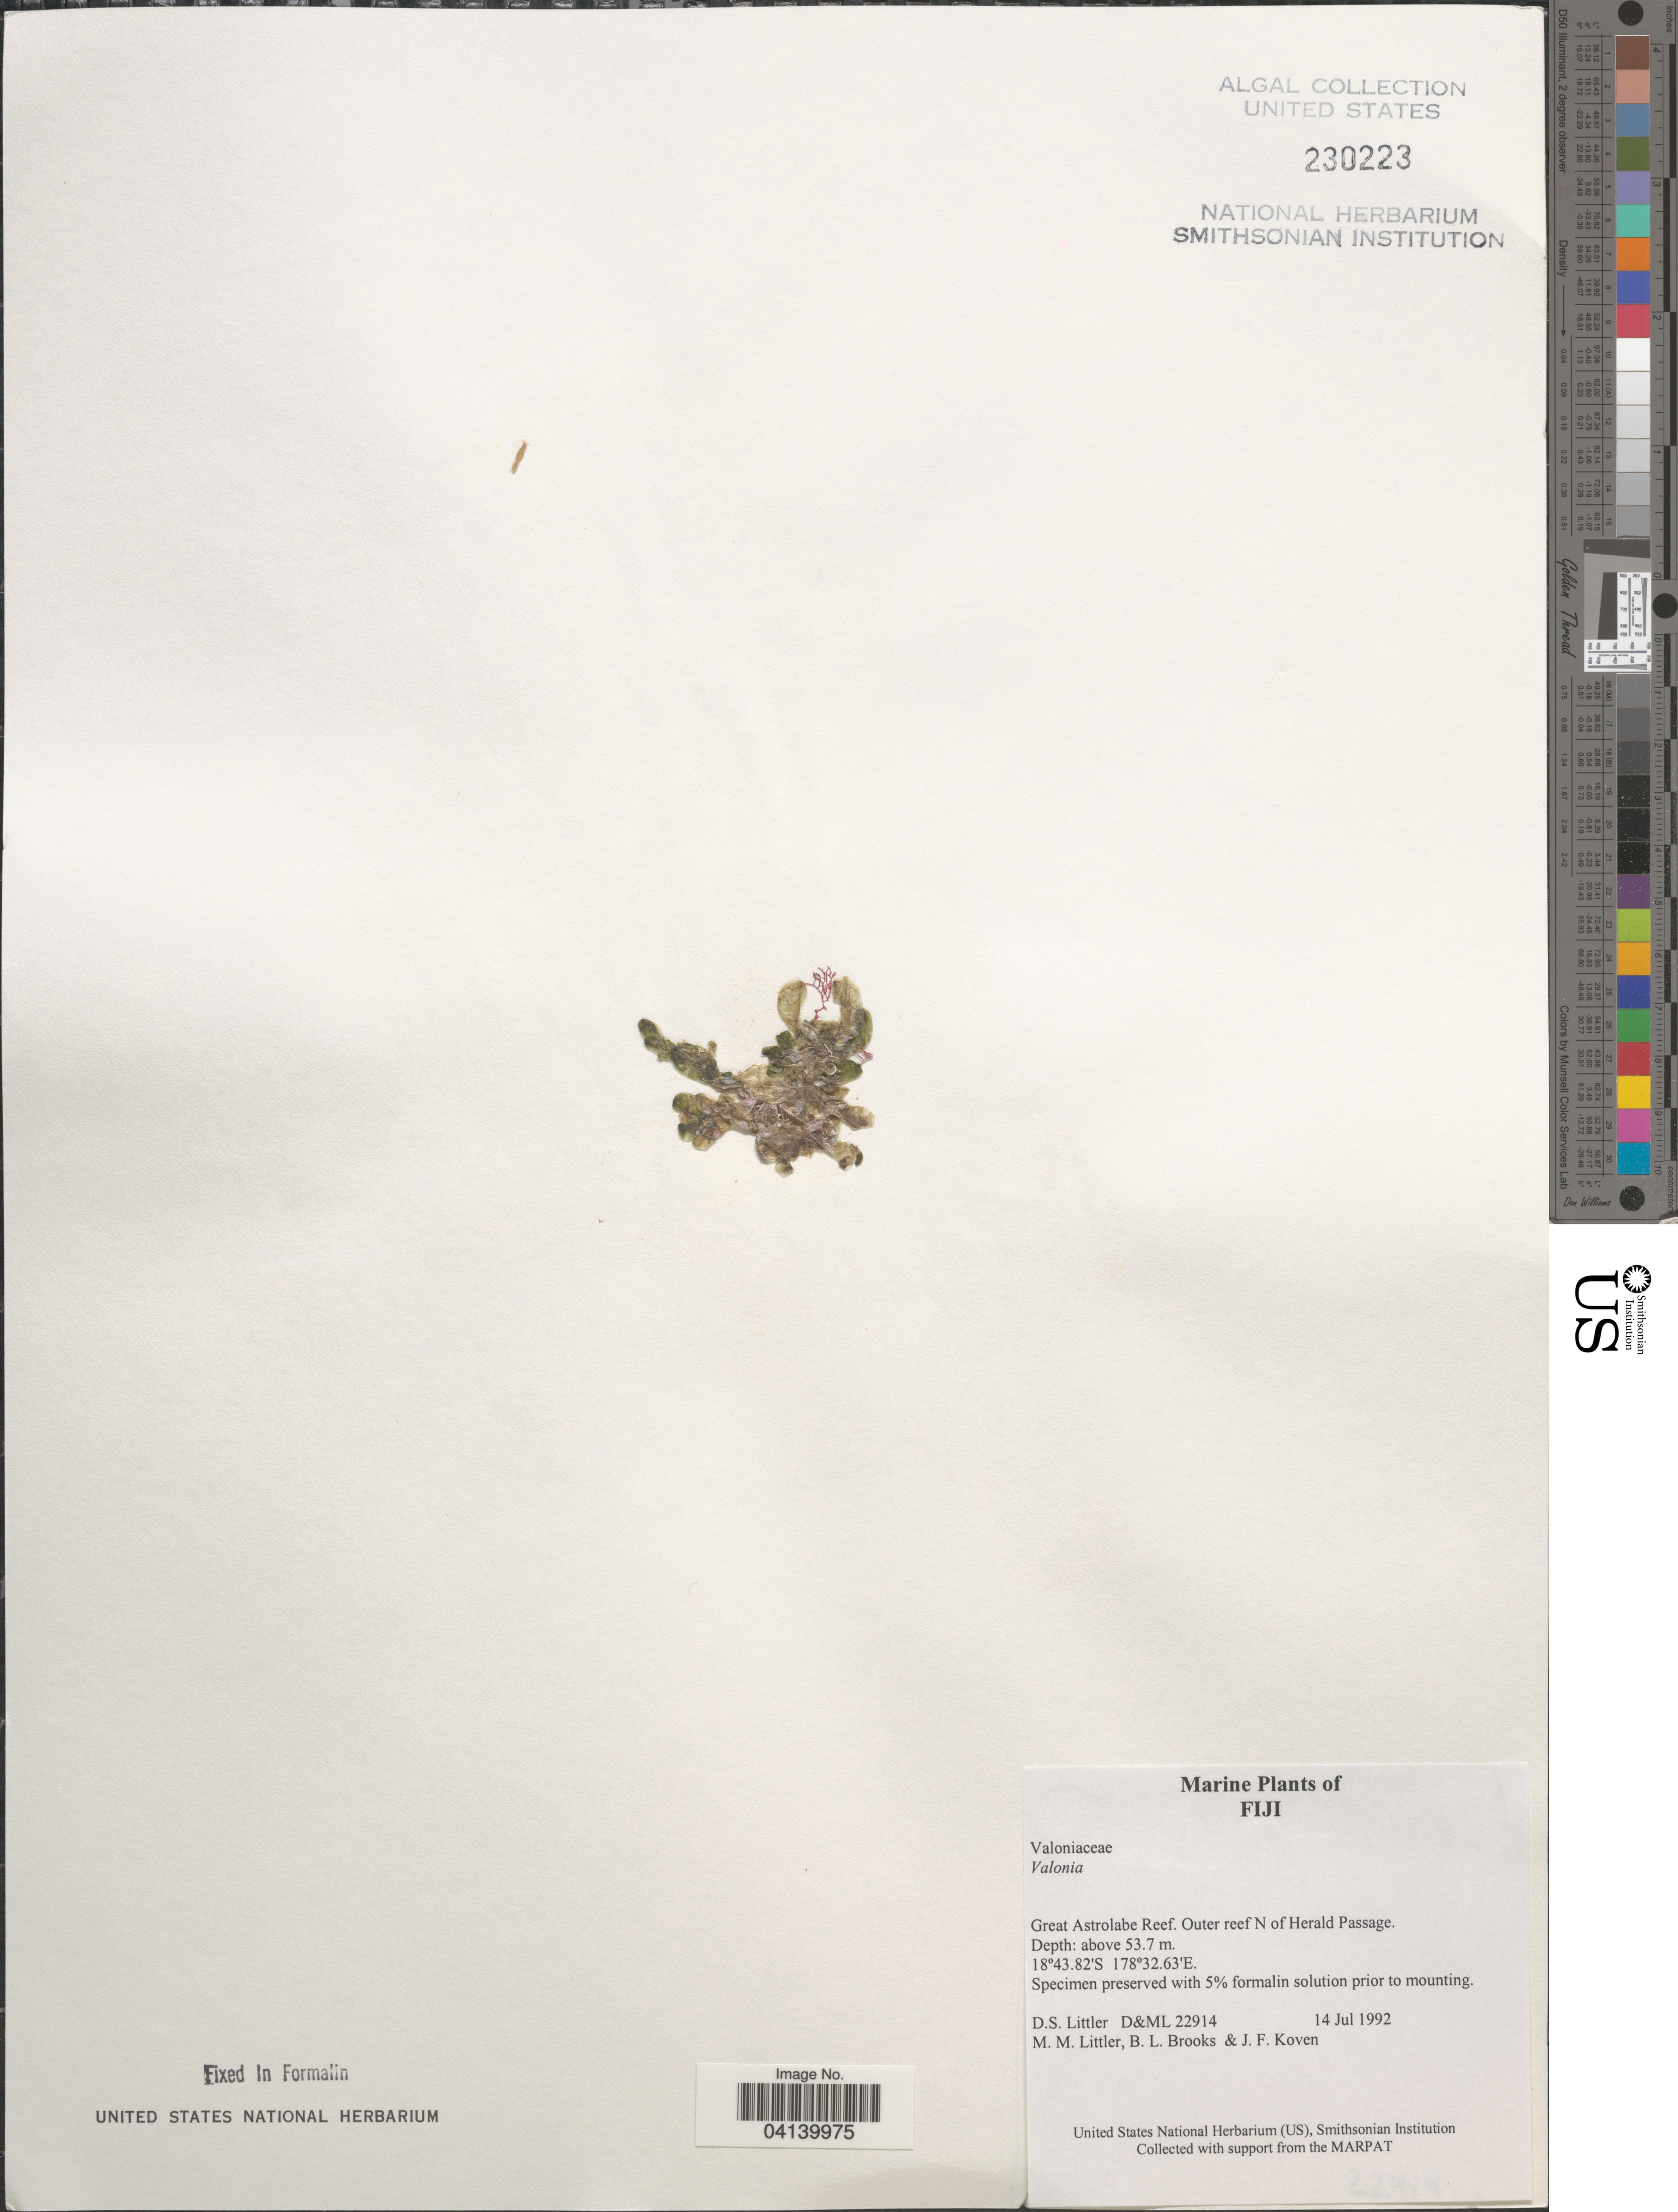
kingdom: Plantae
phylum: Chlorophyta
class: Ulvophyceae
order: Siphonocladales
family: Valoniaceae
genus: Valonia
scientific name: Valonia sp.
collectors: D. S. Littler, B. Brooks & J. Koven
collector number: D&ML22914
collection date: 1992-07-14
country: Fiji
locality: Great Astrolabe Reef. Outer reef N of Herald Passage.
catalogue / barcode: US 230223